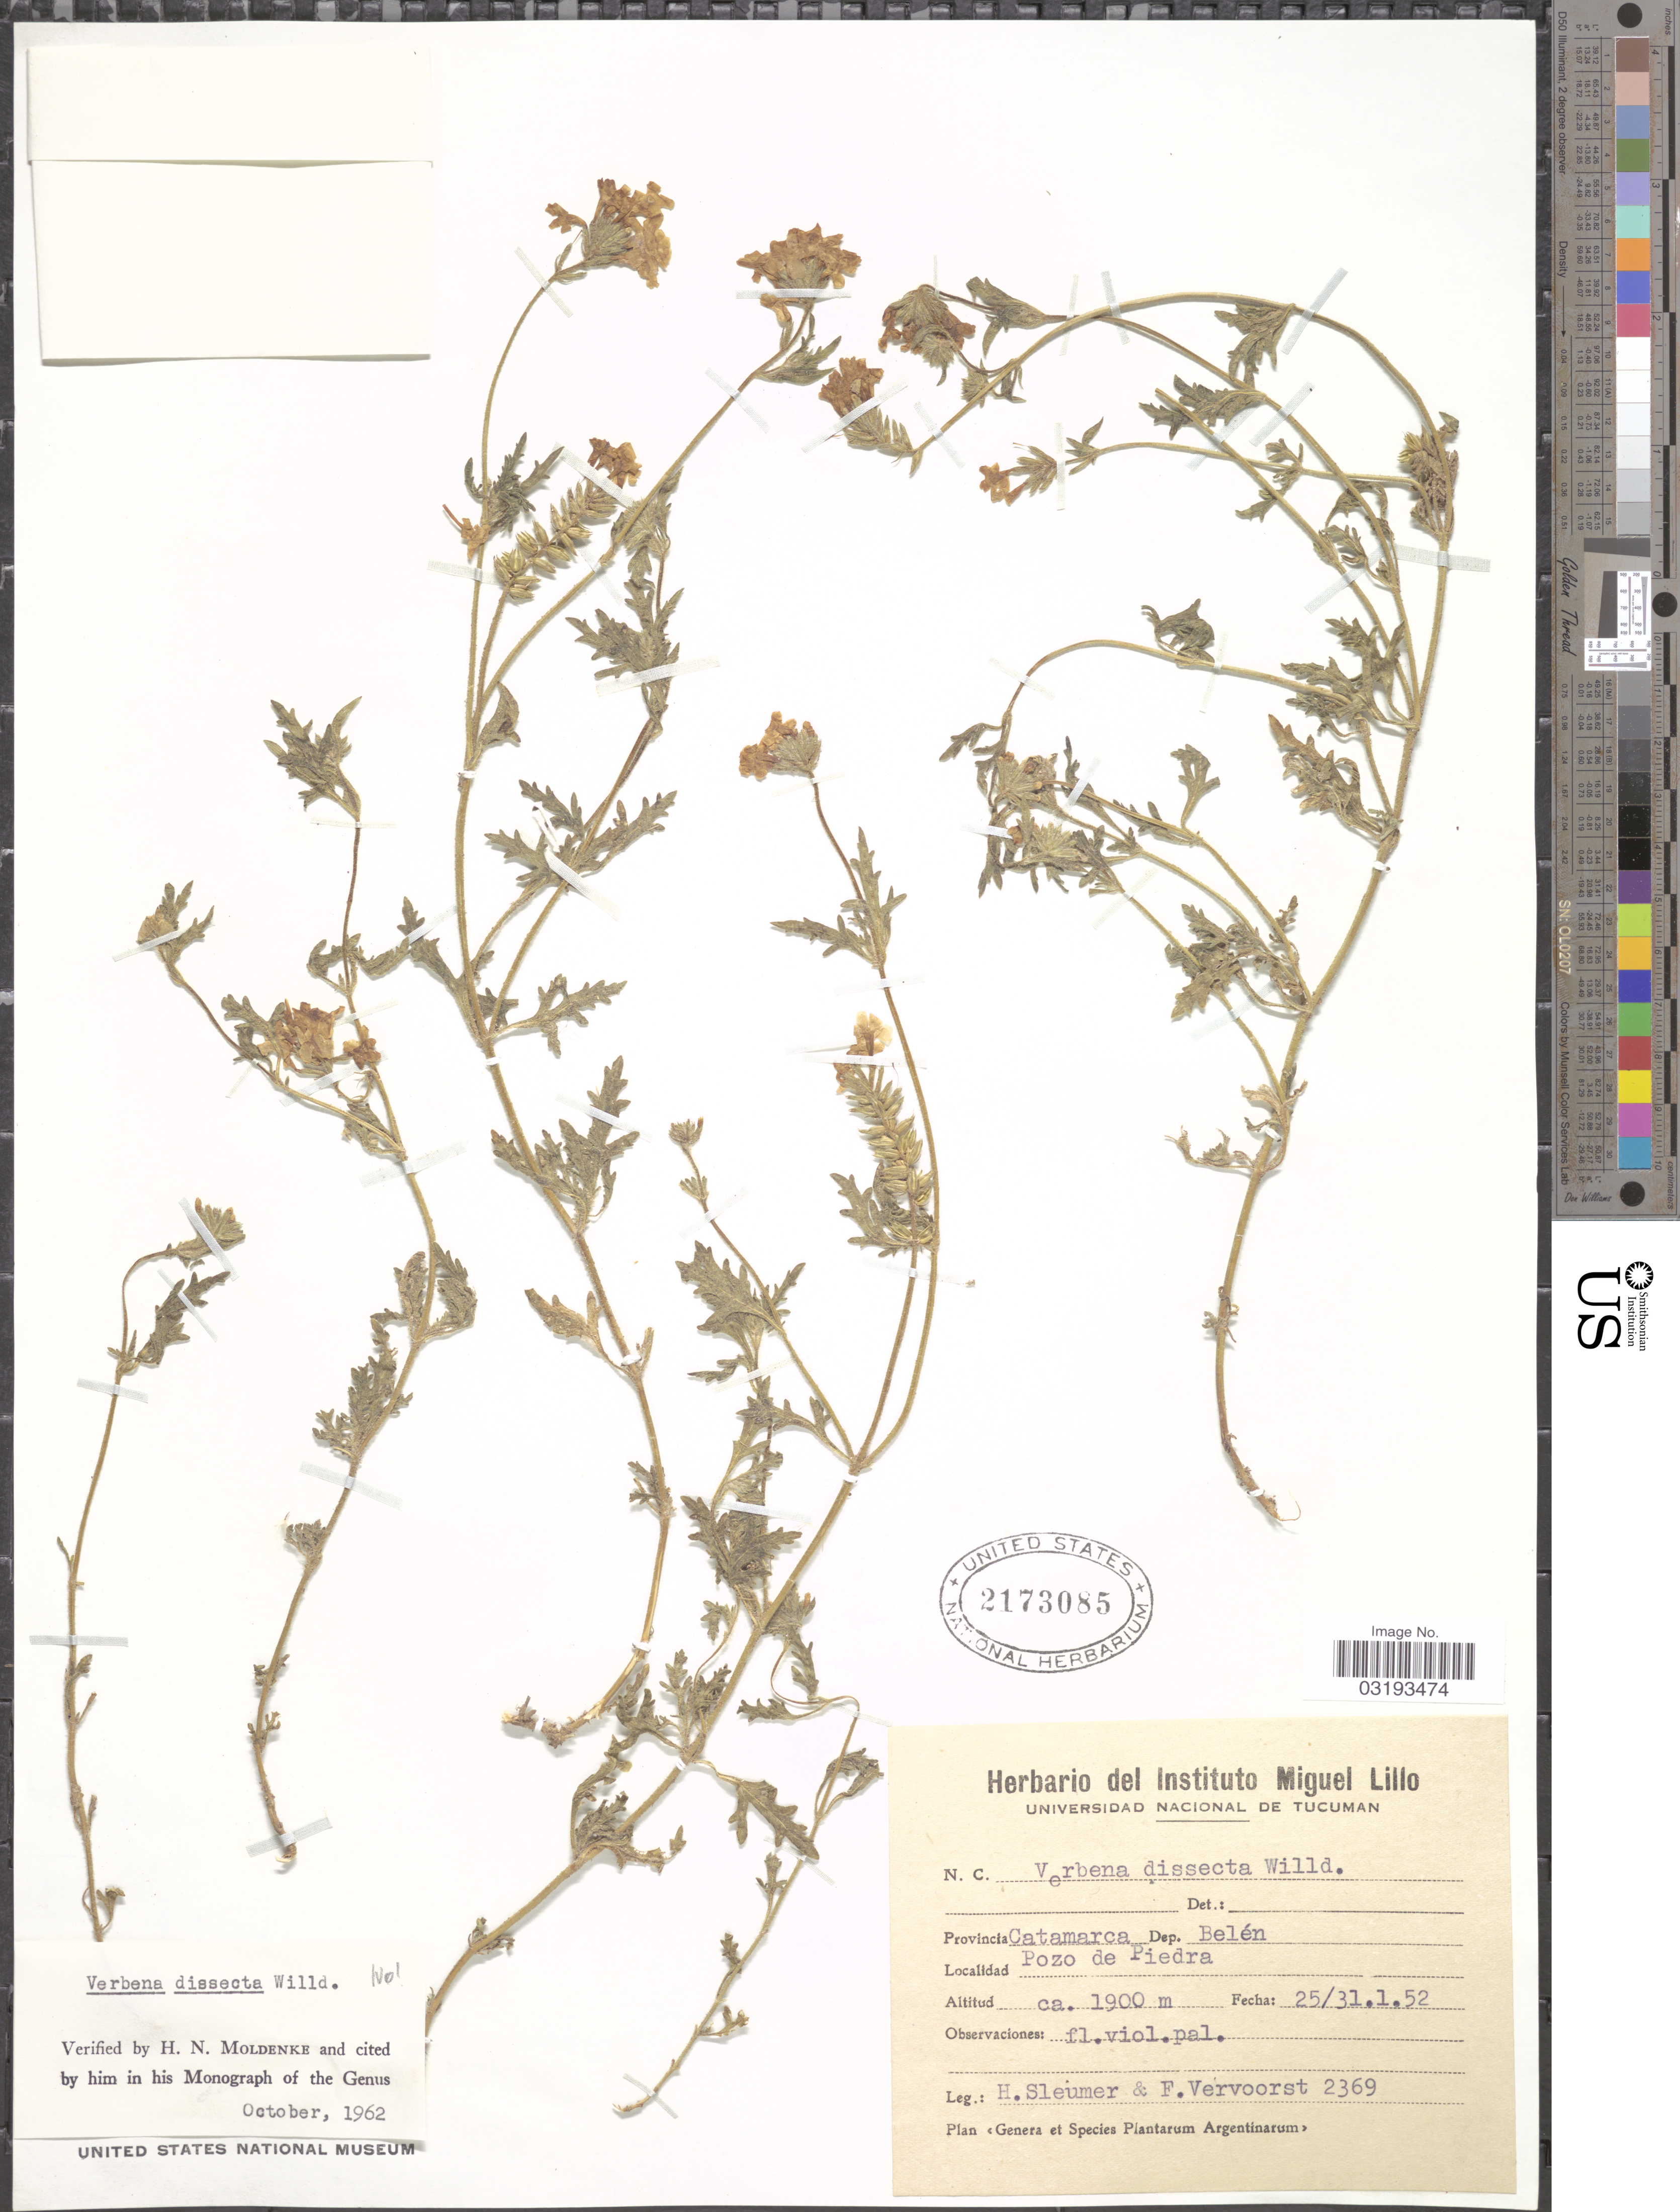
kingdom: Plantae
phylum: Tracheophyta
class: Magnoliopsida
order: Lamiales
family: Verbenaceae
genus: Verbena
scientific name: Verbena dissecta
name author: Willd. ex Spreng.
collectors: H. O. Sleumer & F. Vervoorst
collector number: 2369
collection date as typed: Transcribed d/m/y: 25/1/52 to 31/1/52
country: Argentina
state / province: Catamarca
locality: Dep. Belén. Pozo de Piedra.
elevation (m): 1900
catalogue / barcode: US 2173085